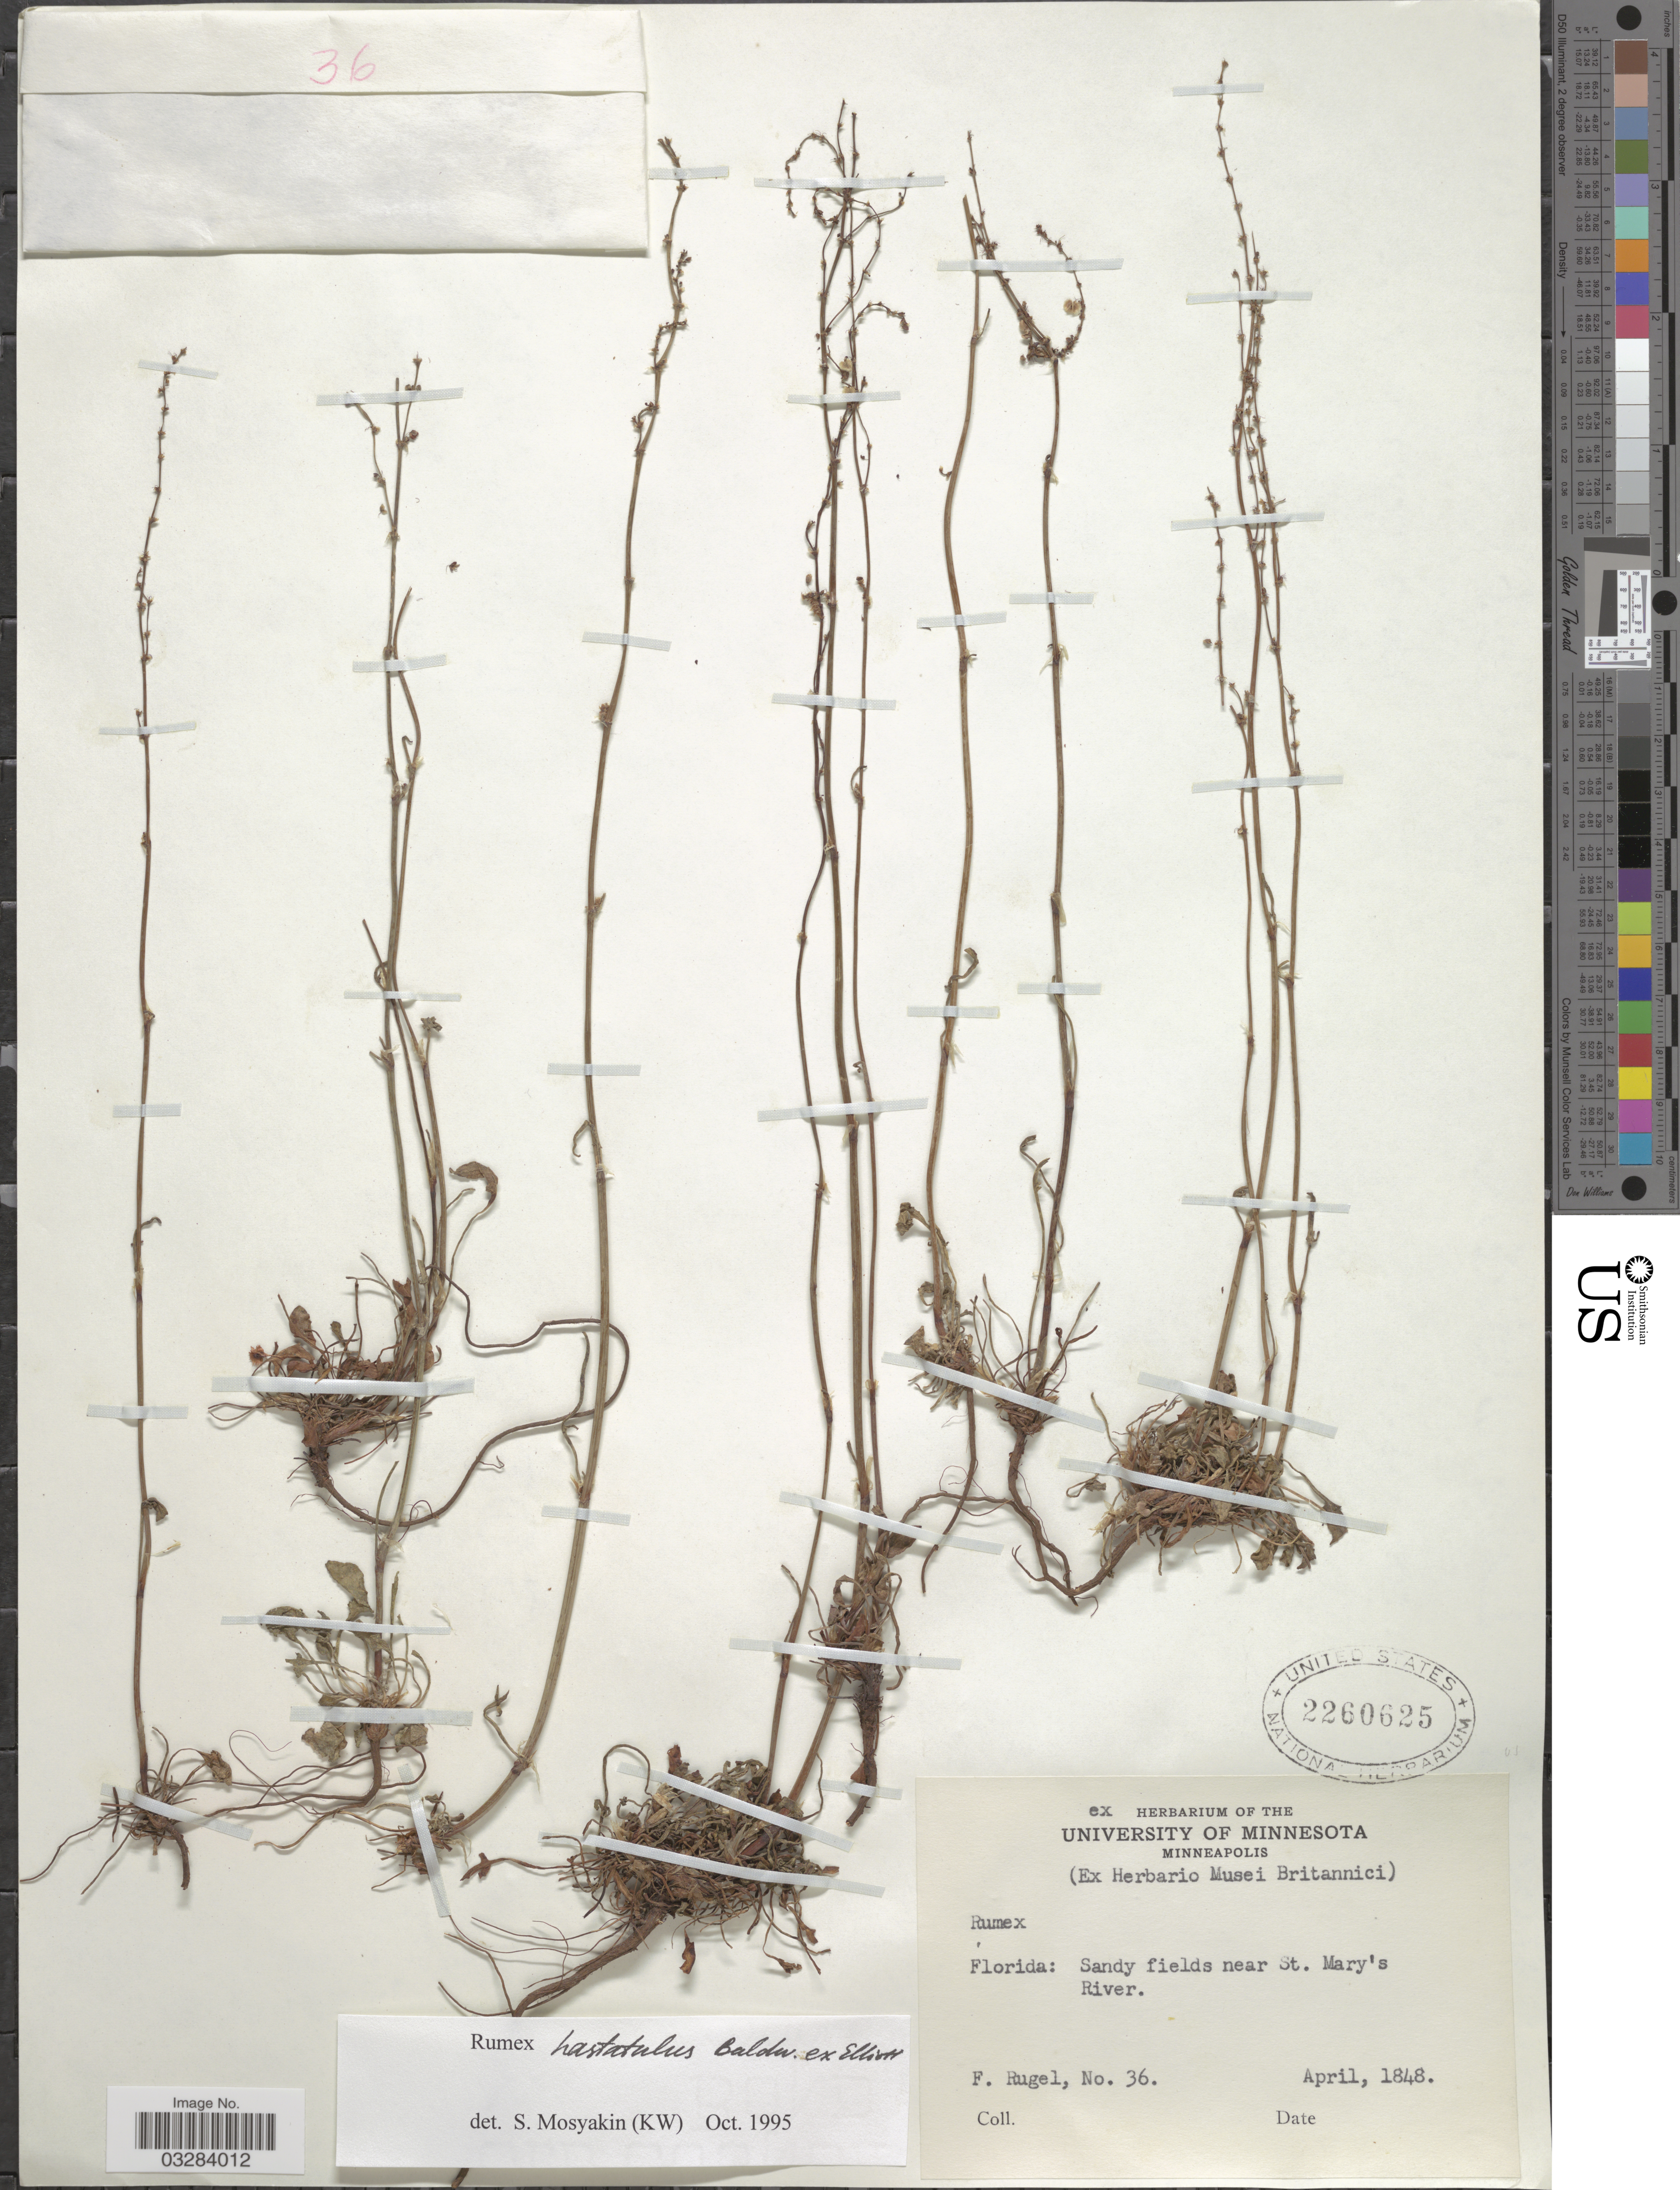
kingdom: Plantae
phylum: Tracheophyta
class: Magnoliopsida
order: Caryophyllales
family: Polygonaceae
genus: Rumex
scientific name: Rumex hastatulus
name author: Baldwin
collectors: F. Rugel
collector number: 36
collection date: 1848-04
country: United States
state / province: Florida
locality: Sandy fields near St. Mary's River.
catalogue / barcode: US 2260625